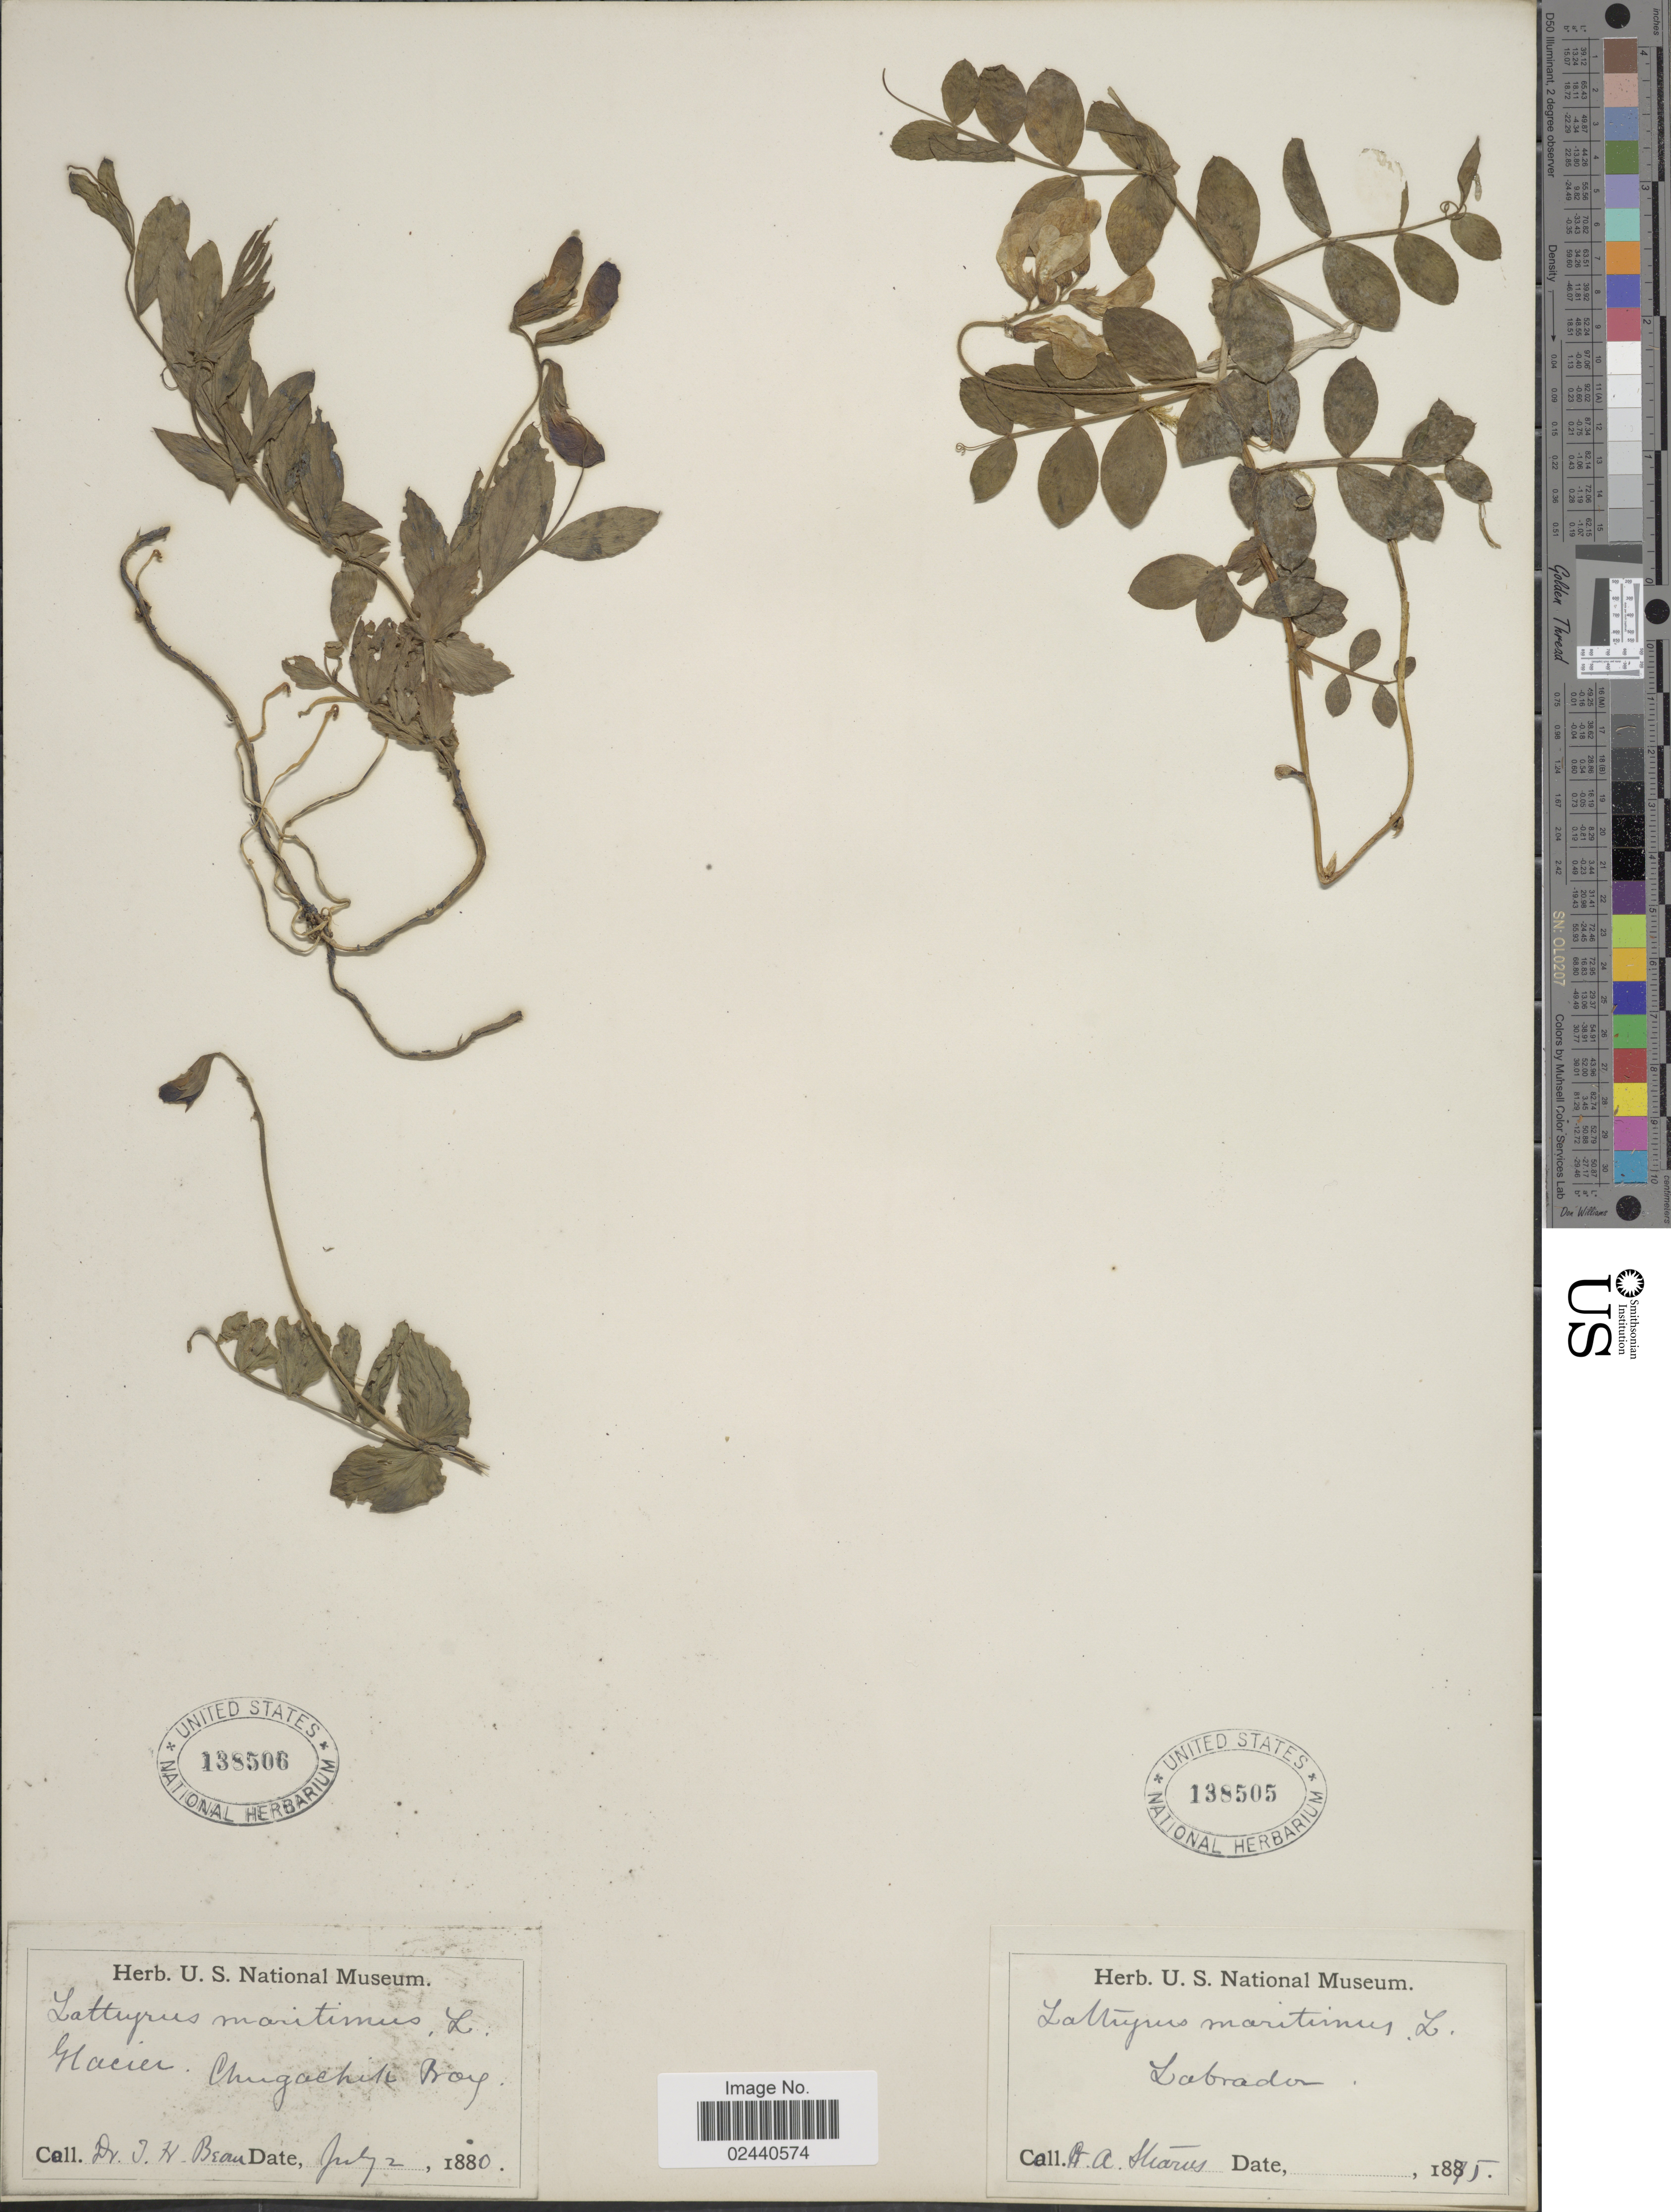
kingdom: Plantae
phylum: Tracheophyta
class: Magnoliopsida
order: Fabales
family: Fabaceae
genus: Lathyrus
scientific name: Lathyrus japonicus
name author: Willd.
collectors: W. Stearns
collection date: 1875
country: Canada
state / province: Newfoundland and Labrador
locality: Labrador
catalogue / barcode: US 138505-2